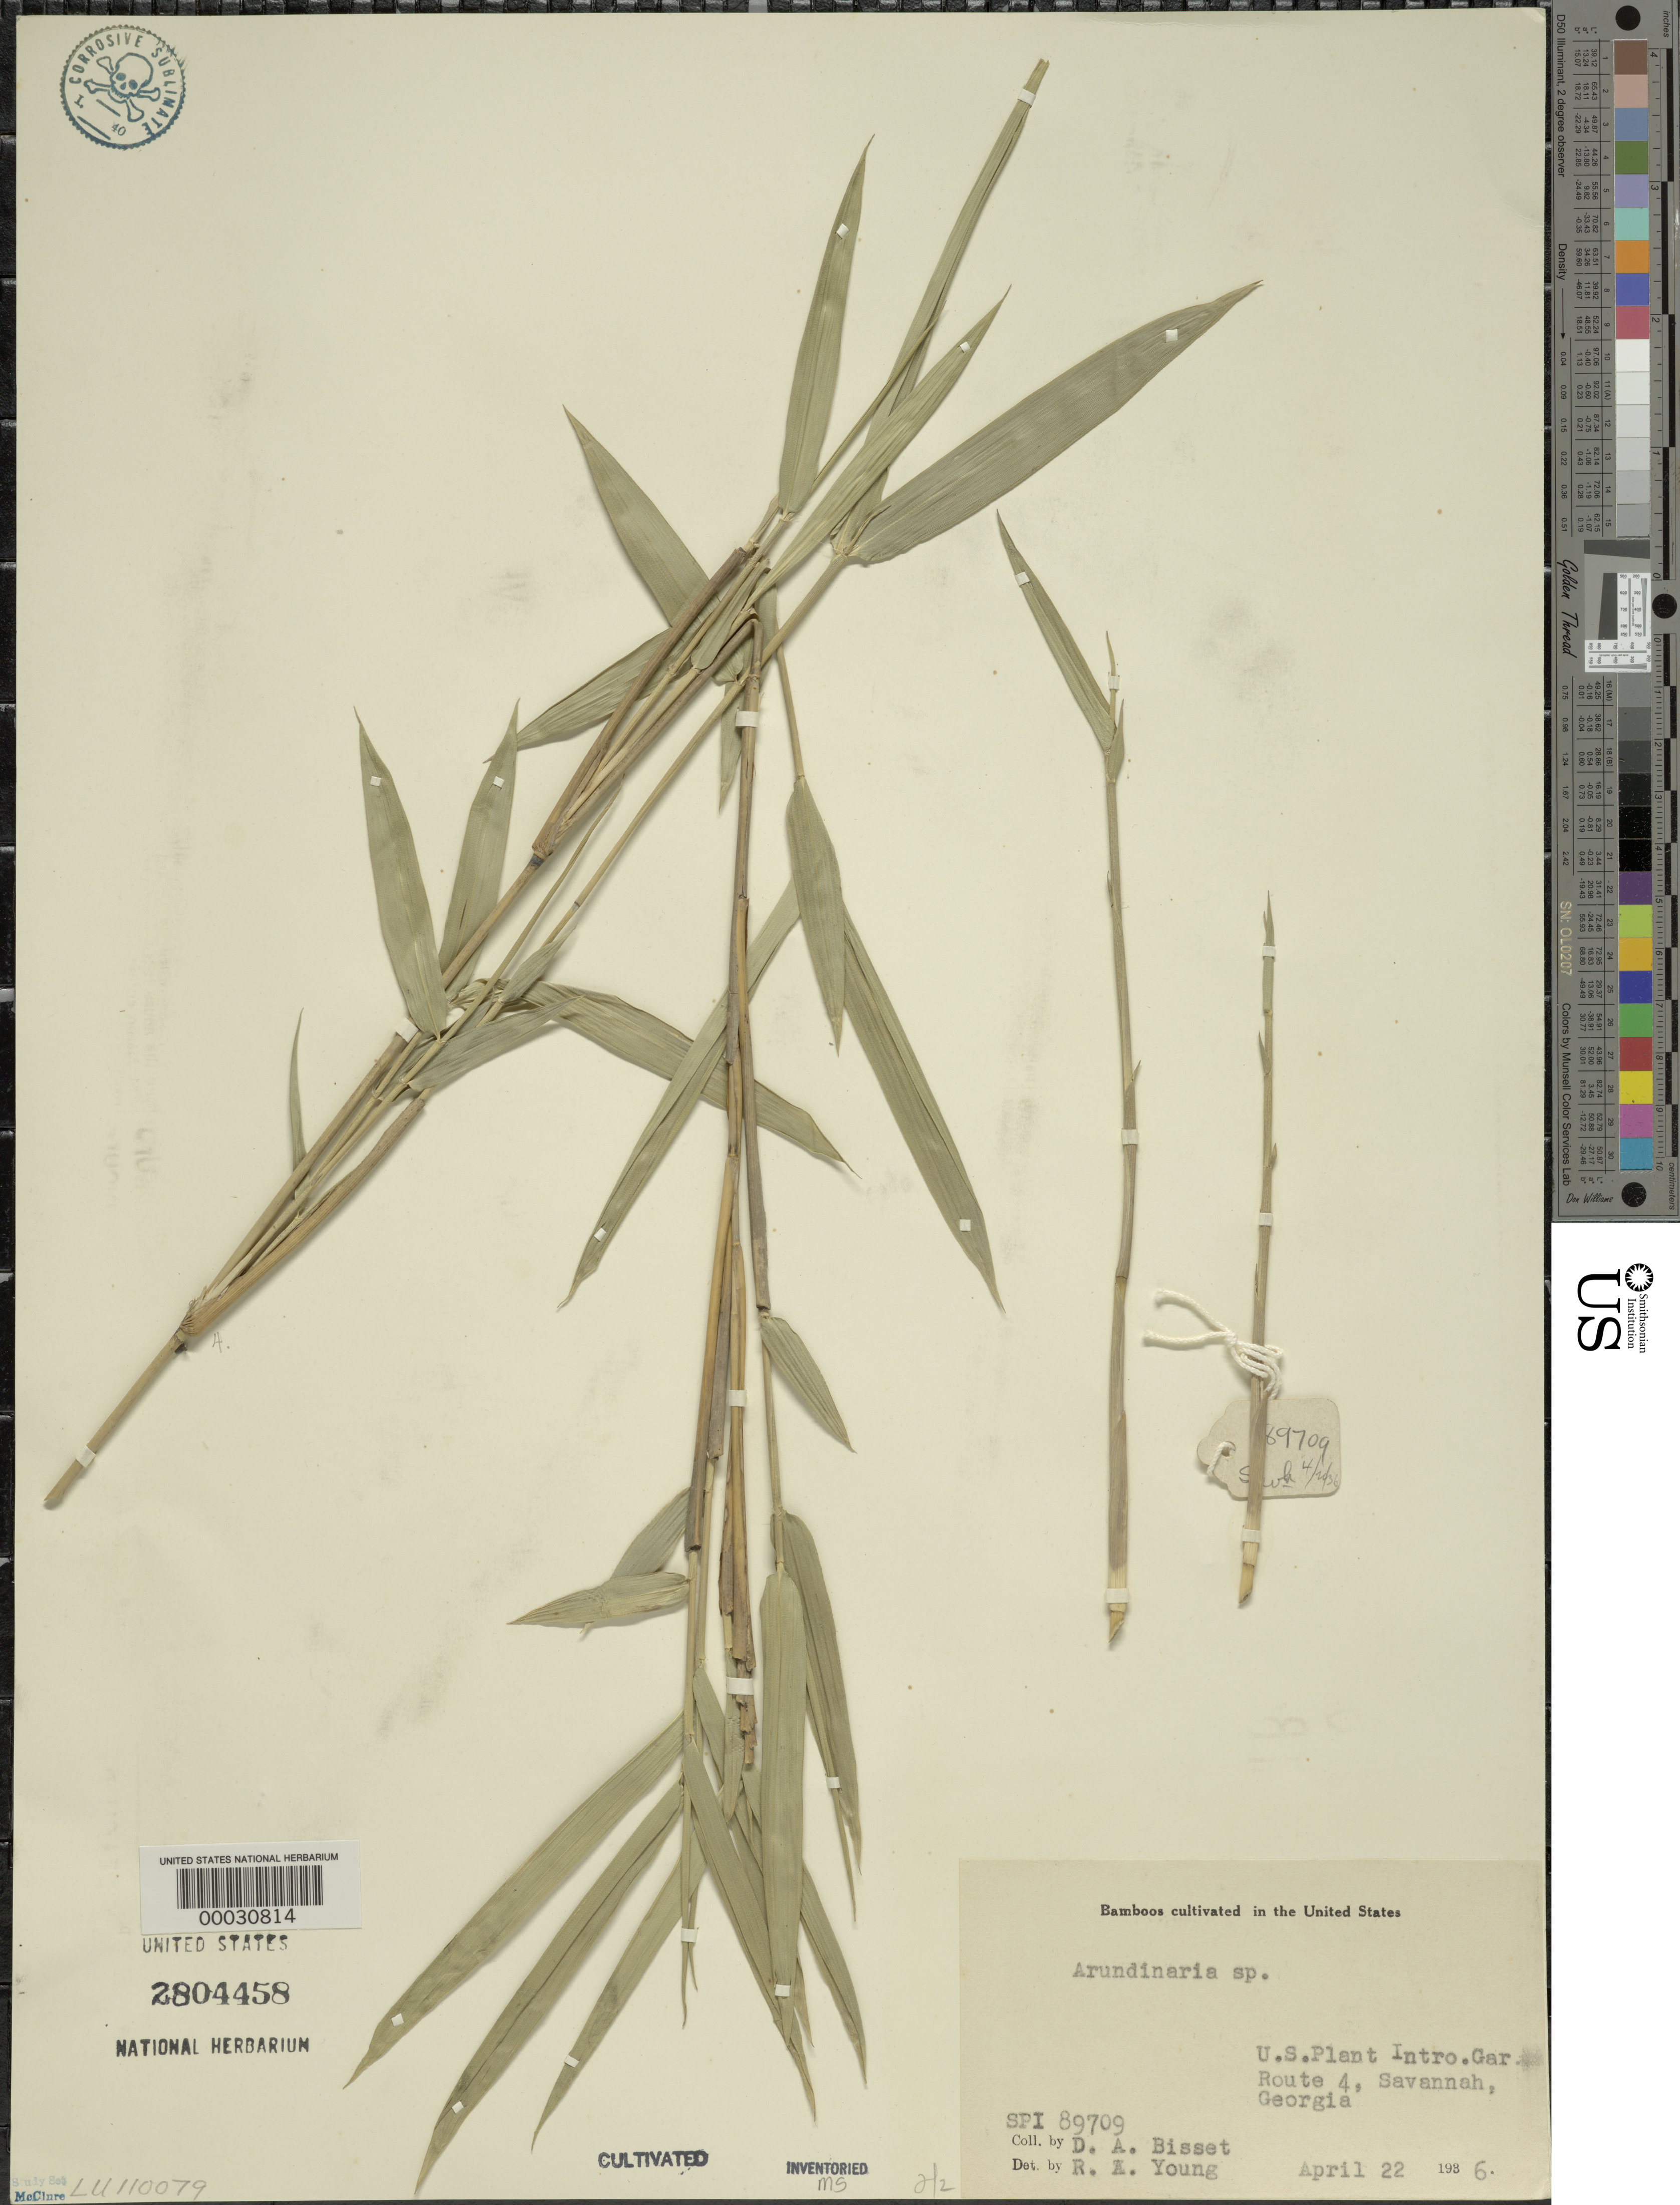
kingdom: Plantae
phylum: Tracheophyta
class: Liliopsida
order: Poales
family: Poaceae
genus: Arundinaria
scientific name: Arundinaria sp.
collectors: D. Bisset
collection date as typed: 28 Oct 1935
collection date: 1935-10-28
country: United States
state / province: Georgia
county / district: Chatham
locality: U.s.d.a. plant introduction station-savannah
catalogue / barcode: US 2804458